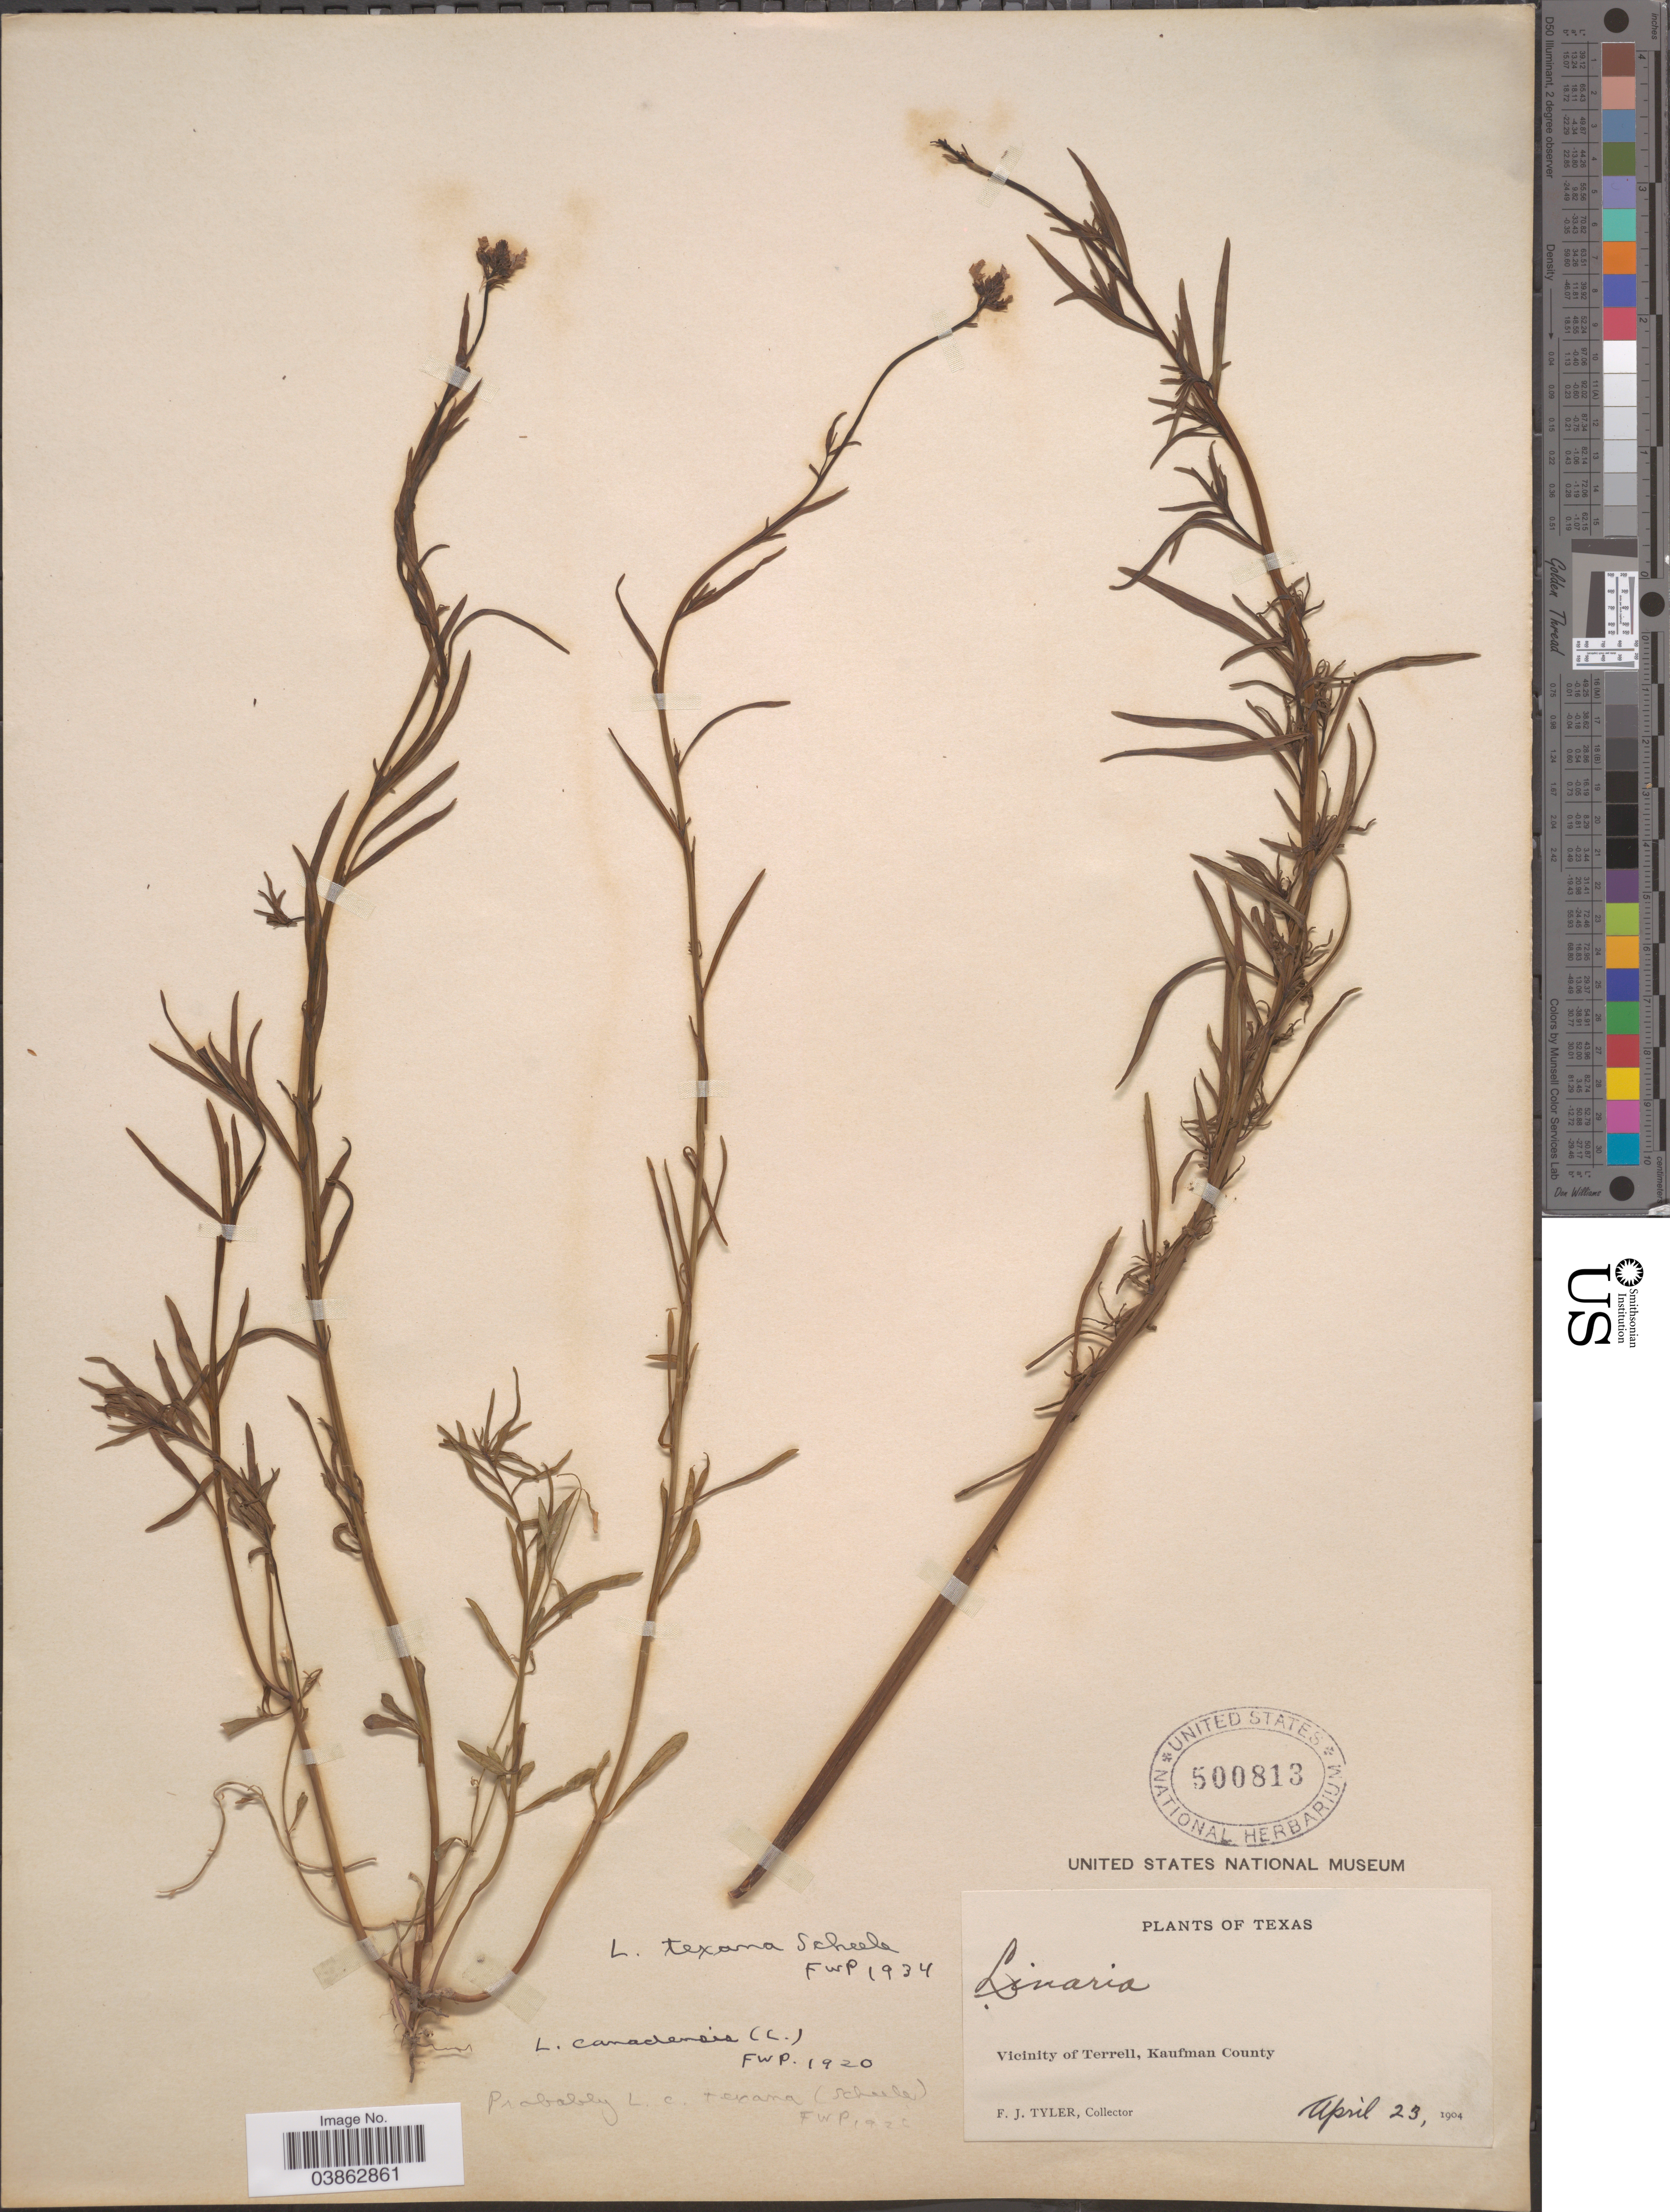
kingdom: Plantae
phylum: Tracheophyta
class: Magnoliopsida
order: Lamiales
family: Plantaginaceae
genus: Linaria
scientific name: Linaria texana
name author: Scheele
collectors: F. Tyler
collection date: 1904-04-23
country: United States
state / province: Texas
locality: Vicinity of Terrell, Kaufman County.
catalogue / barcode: US 500813